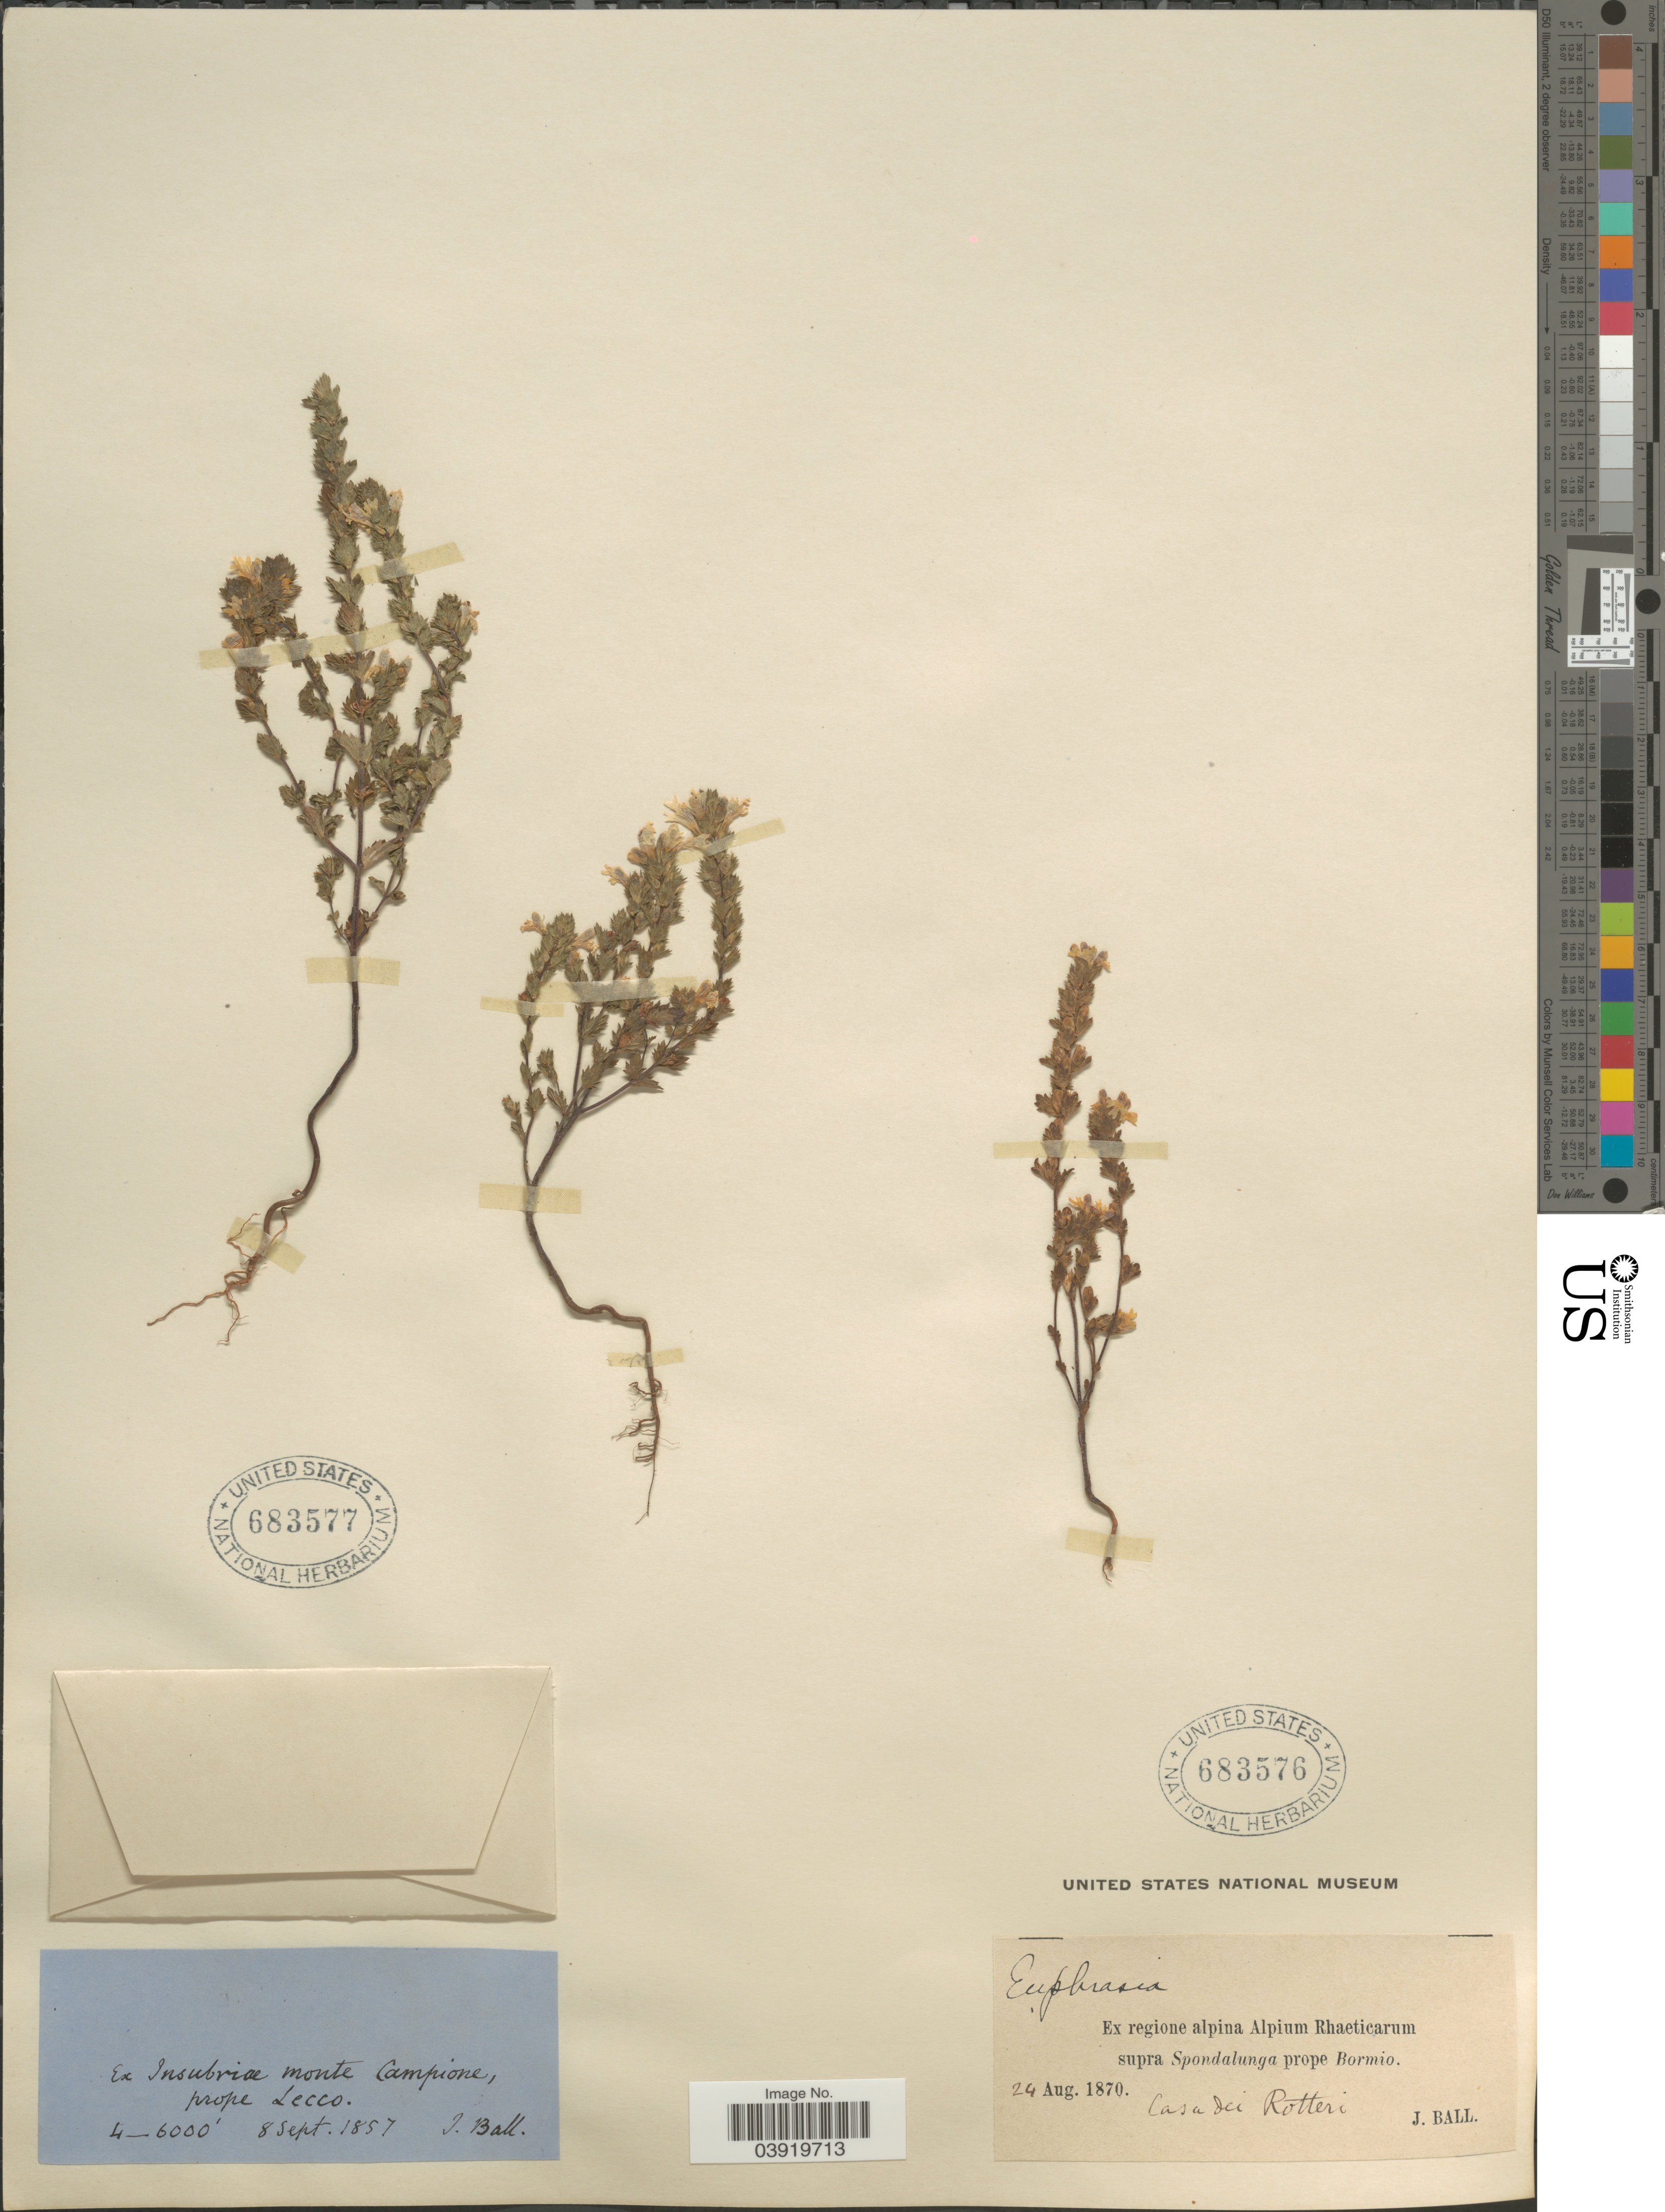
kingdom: Plantae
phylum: Tracheophyta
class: Magnoliopsida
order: Lamiales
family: Orobanchaceae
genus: Euphrasia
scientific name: Euphrasia sp.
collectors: J. Ball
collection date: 1857-09-08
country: Italy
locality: Ex Insubriæ monte Campione, prope Lecco.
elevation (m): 1219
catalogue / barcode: US 683577-2